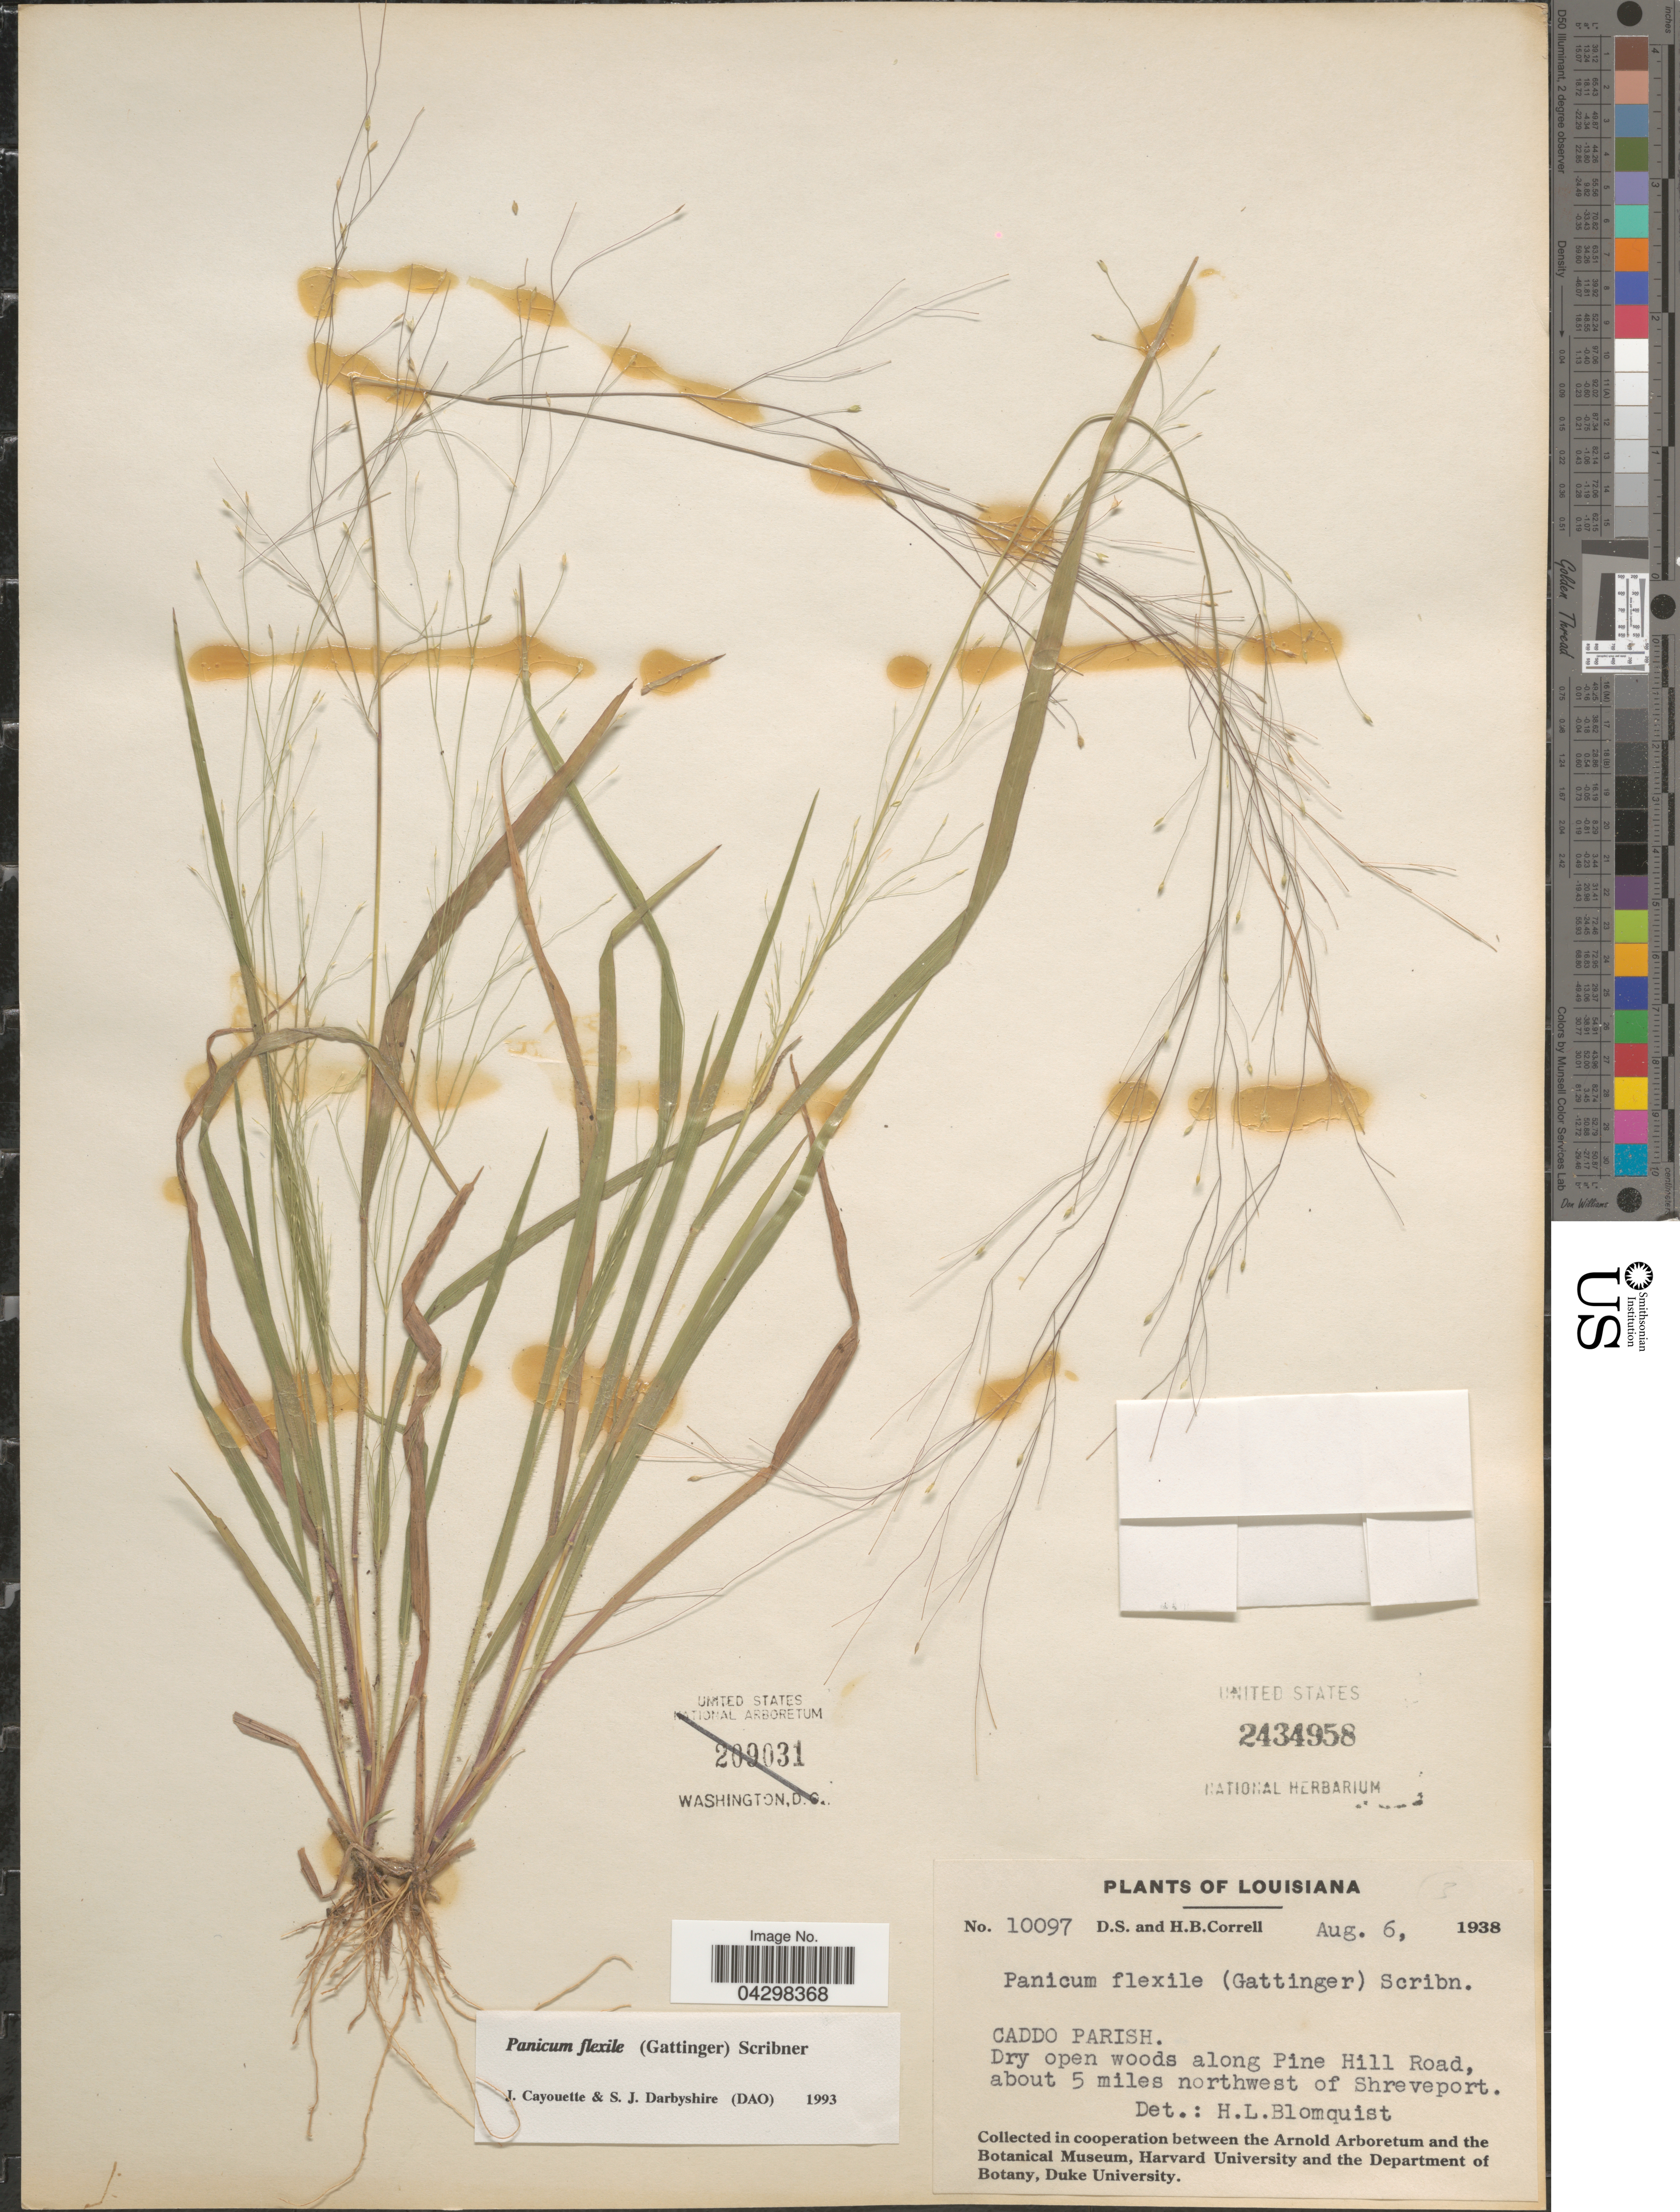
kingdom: Plantae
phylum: Tracheophyta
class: Liliopsida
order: Poales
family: Poaceae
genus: Panicum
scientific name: Panicum flexile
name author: (Gatt.) Scribn.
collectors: D. S. Correll & H. Correll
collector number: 10097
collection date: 1938-08-06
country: United States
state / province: Louisiana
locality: Caddo Parish. Dry open woods along Pine Hill Road, about 5 miles northwest of Shreveport.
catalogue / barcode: US 2434958